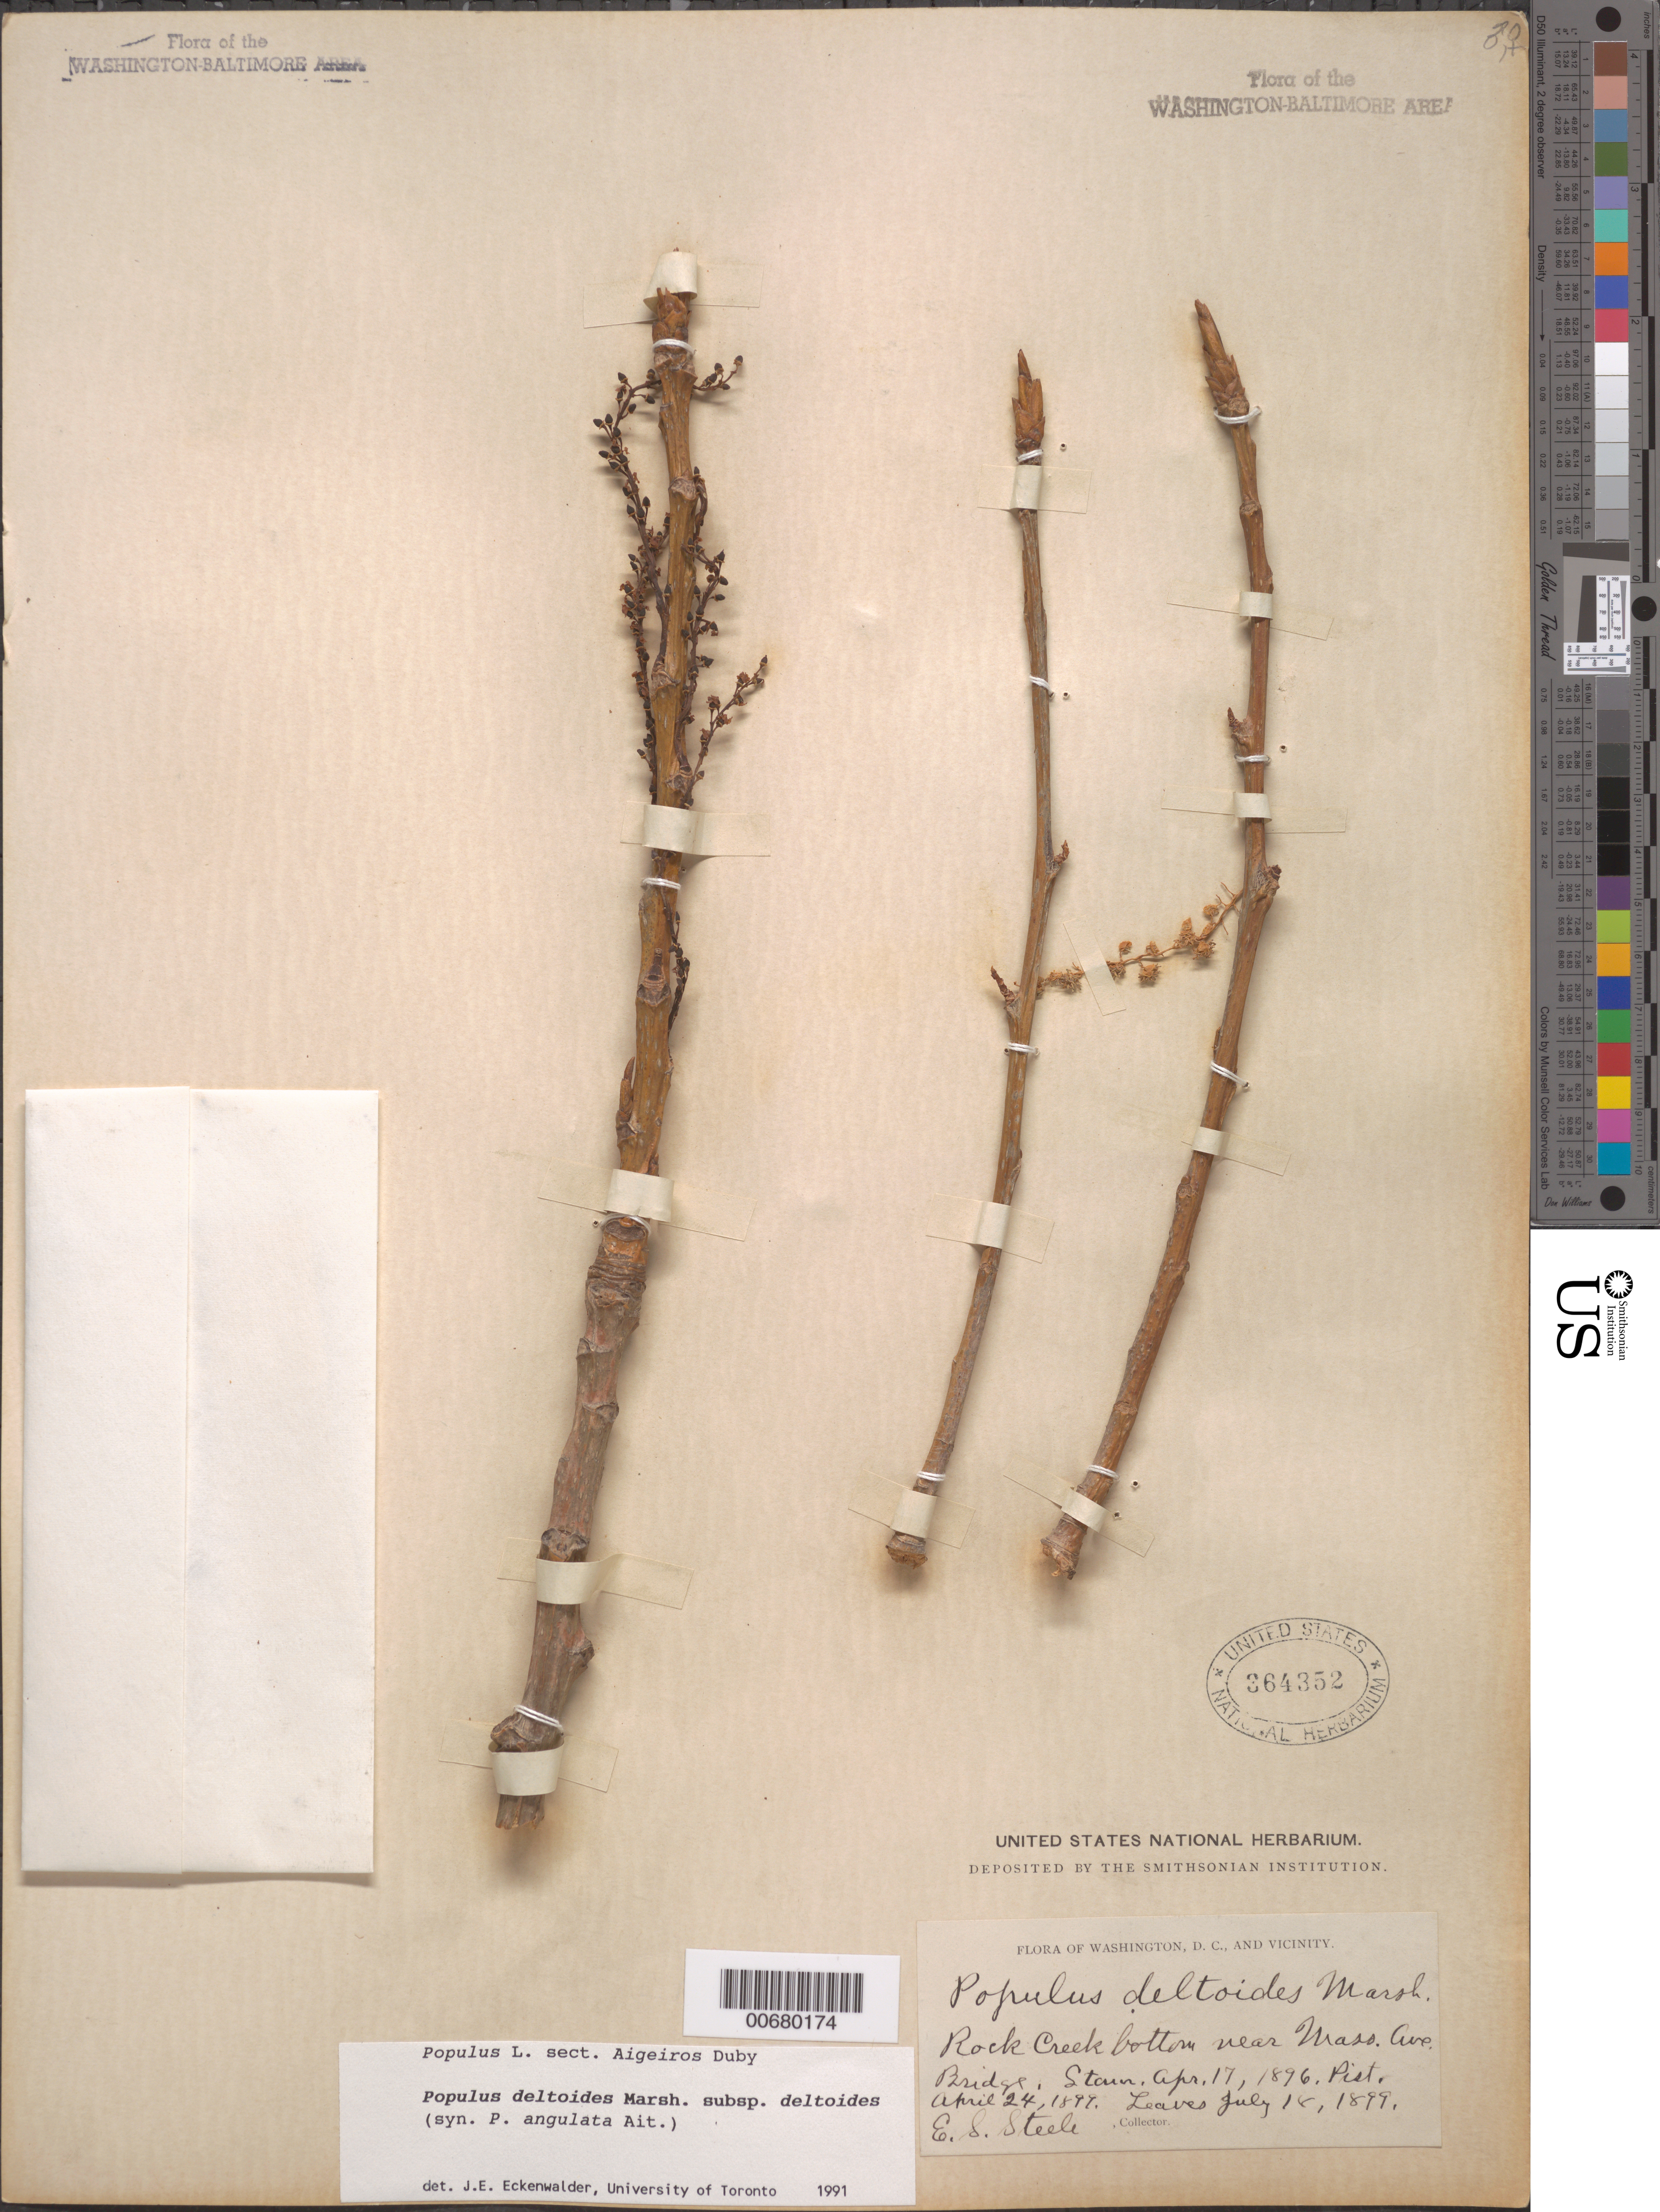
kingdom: Plantae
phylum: Tracheophyta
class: Magnoliopsida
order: Malpighiales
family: Salicaceae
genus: Populus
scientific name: Populus deltoides subsp. deltoides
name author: W. Bartram ex Marshall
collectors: E. Steele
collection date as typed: Apr. 17, 1896; April 24, 1899; July 18, 1899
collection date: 1896-04-17/1899-07-18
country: United States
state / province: District of Columbia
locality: Rock Creek bottom near Mass. Ave. Bridge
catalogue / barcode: US 364352